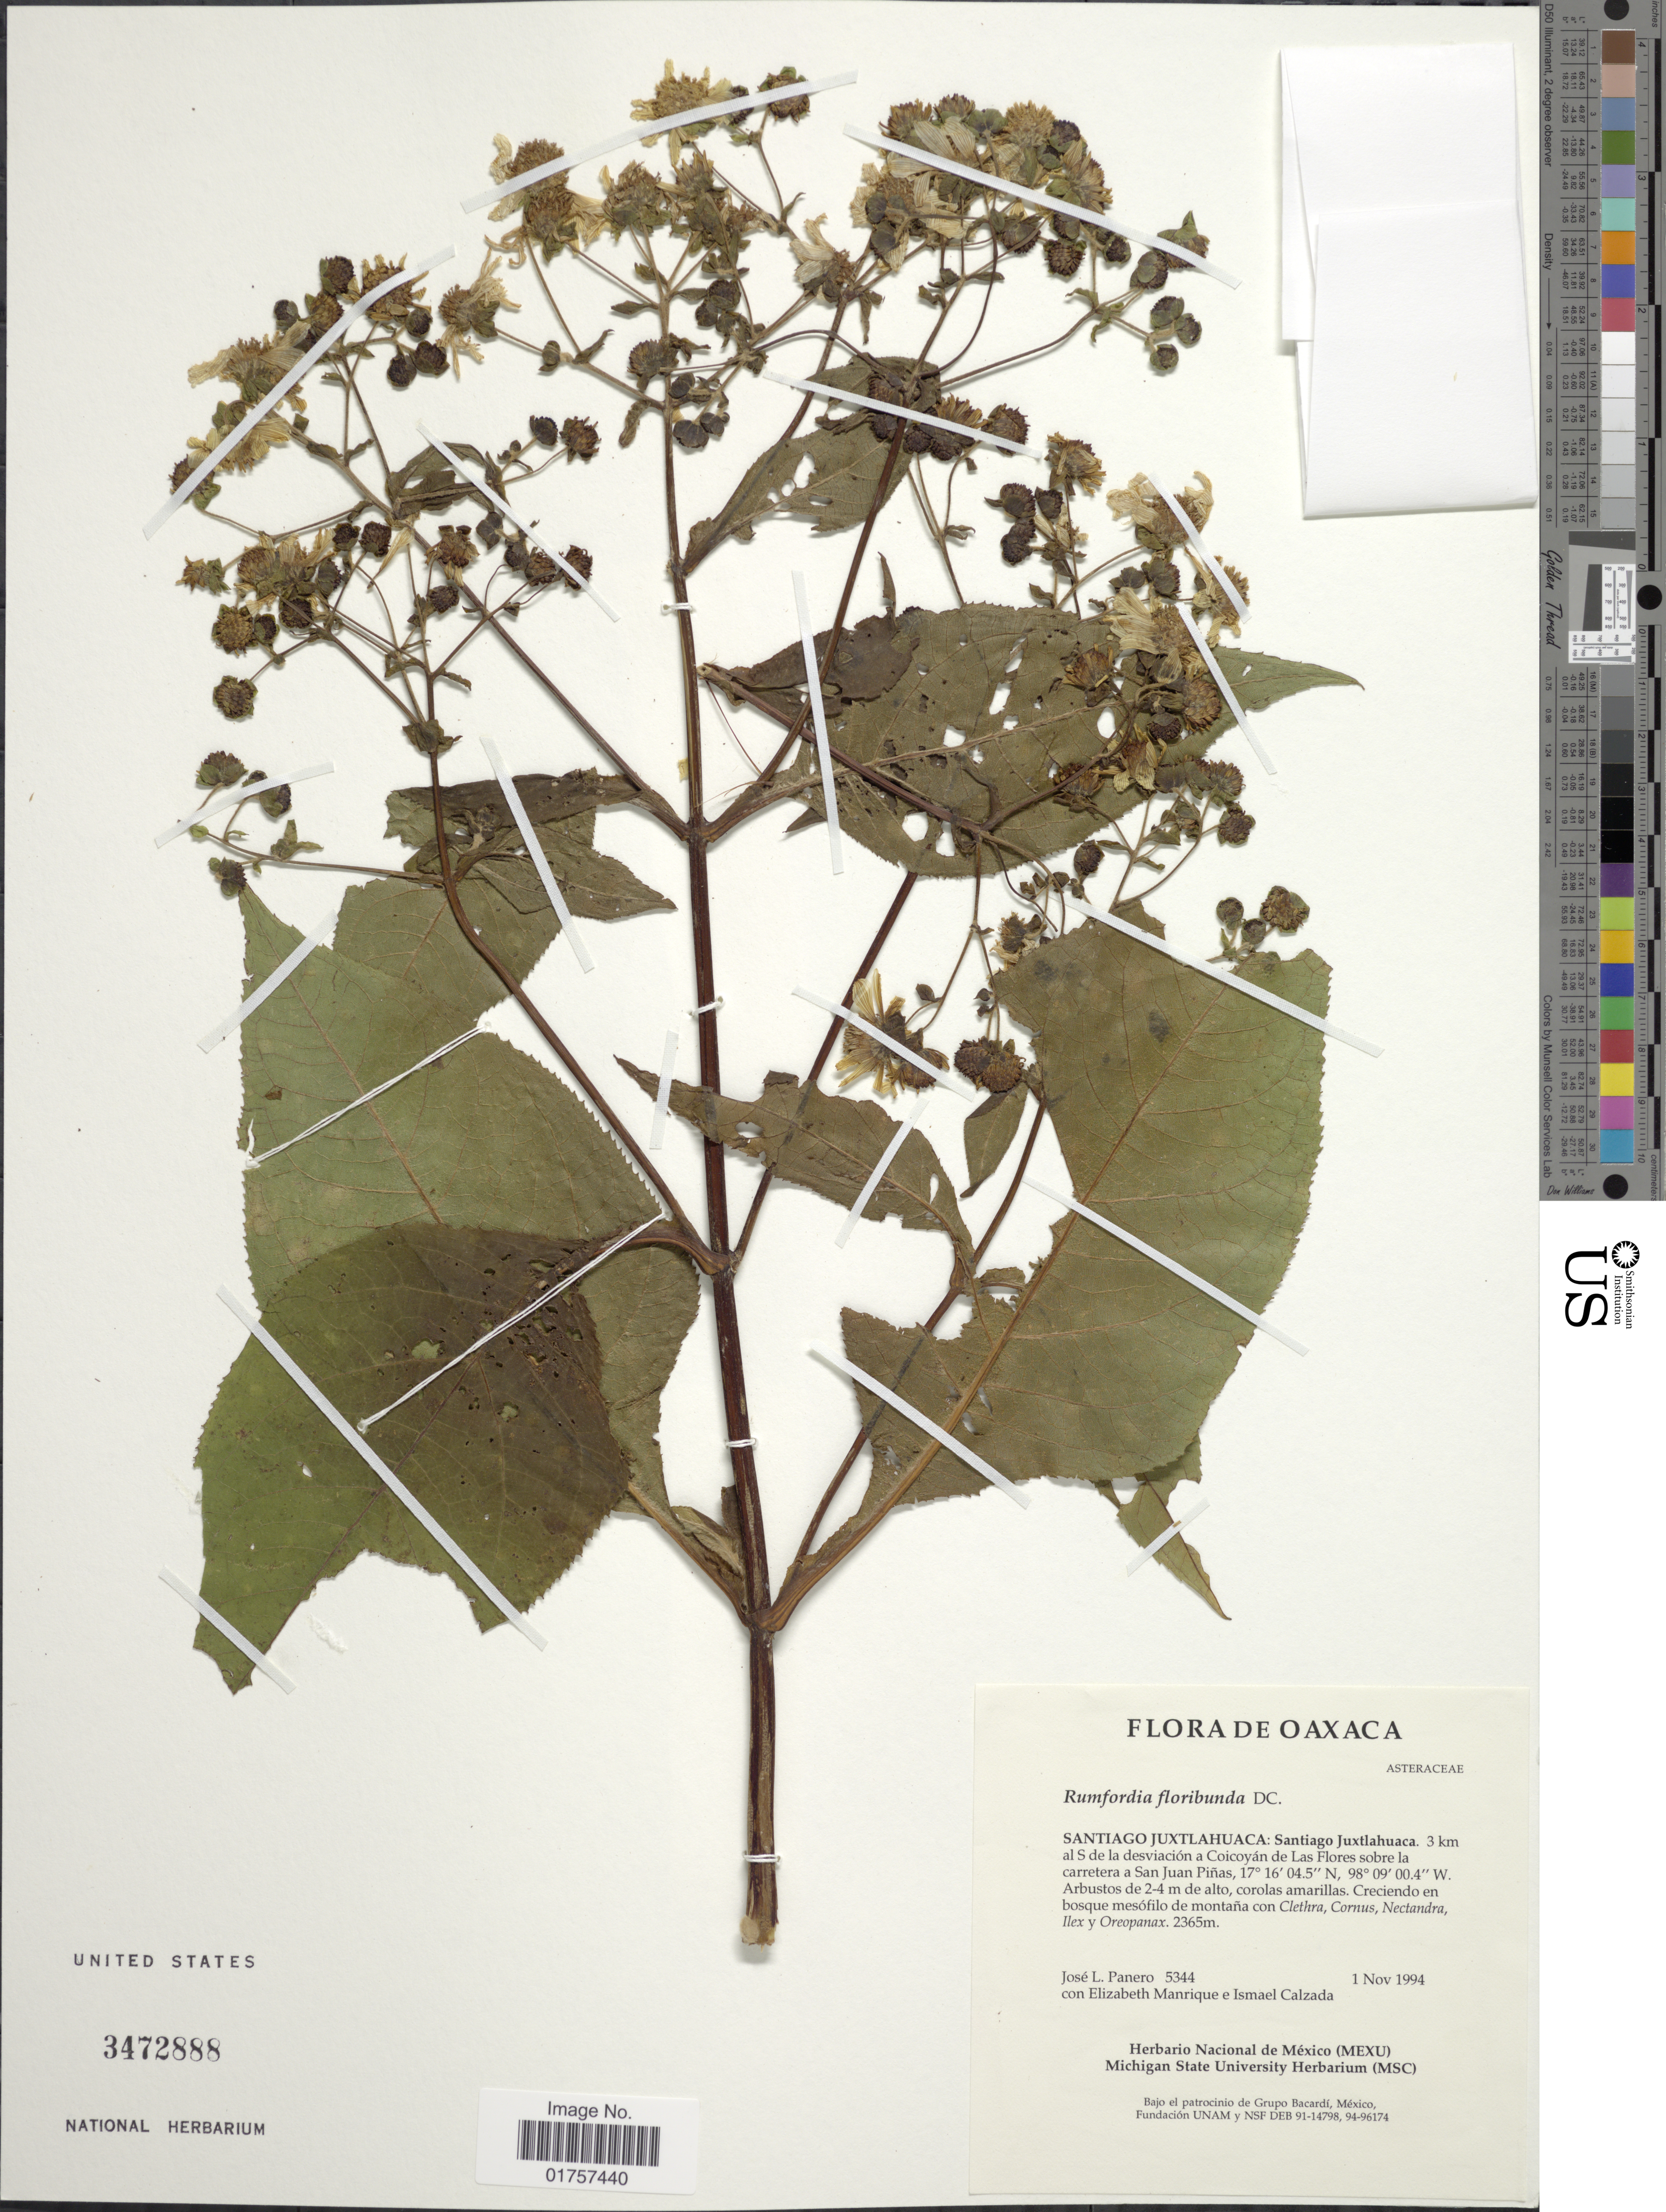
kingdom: Plantae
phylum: Tracheophyta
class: Magnoliopsida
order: Asterales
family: Asteraceae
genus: Rumfordia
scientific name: Rumfordia floribunda var. jaliscensis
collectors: J. L. Panero, E. Manrique & I. Calzada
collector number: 5344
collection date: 1994-11-01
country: Mexico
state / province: Oaxaca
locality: Santiago Juxtlahuaca: Santiago Juxtlahuaca. 3 km al S de la desvación a Coicoyán de Las Flores sobre la carretera a San Juan Piñas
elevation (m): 2365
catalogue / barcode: US 3472888